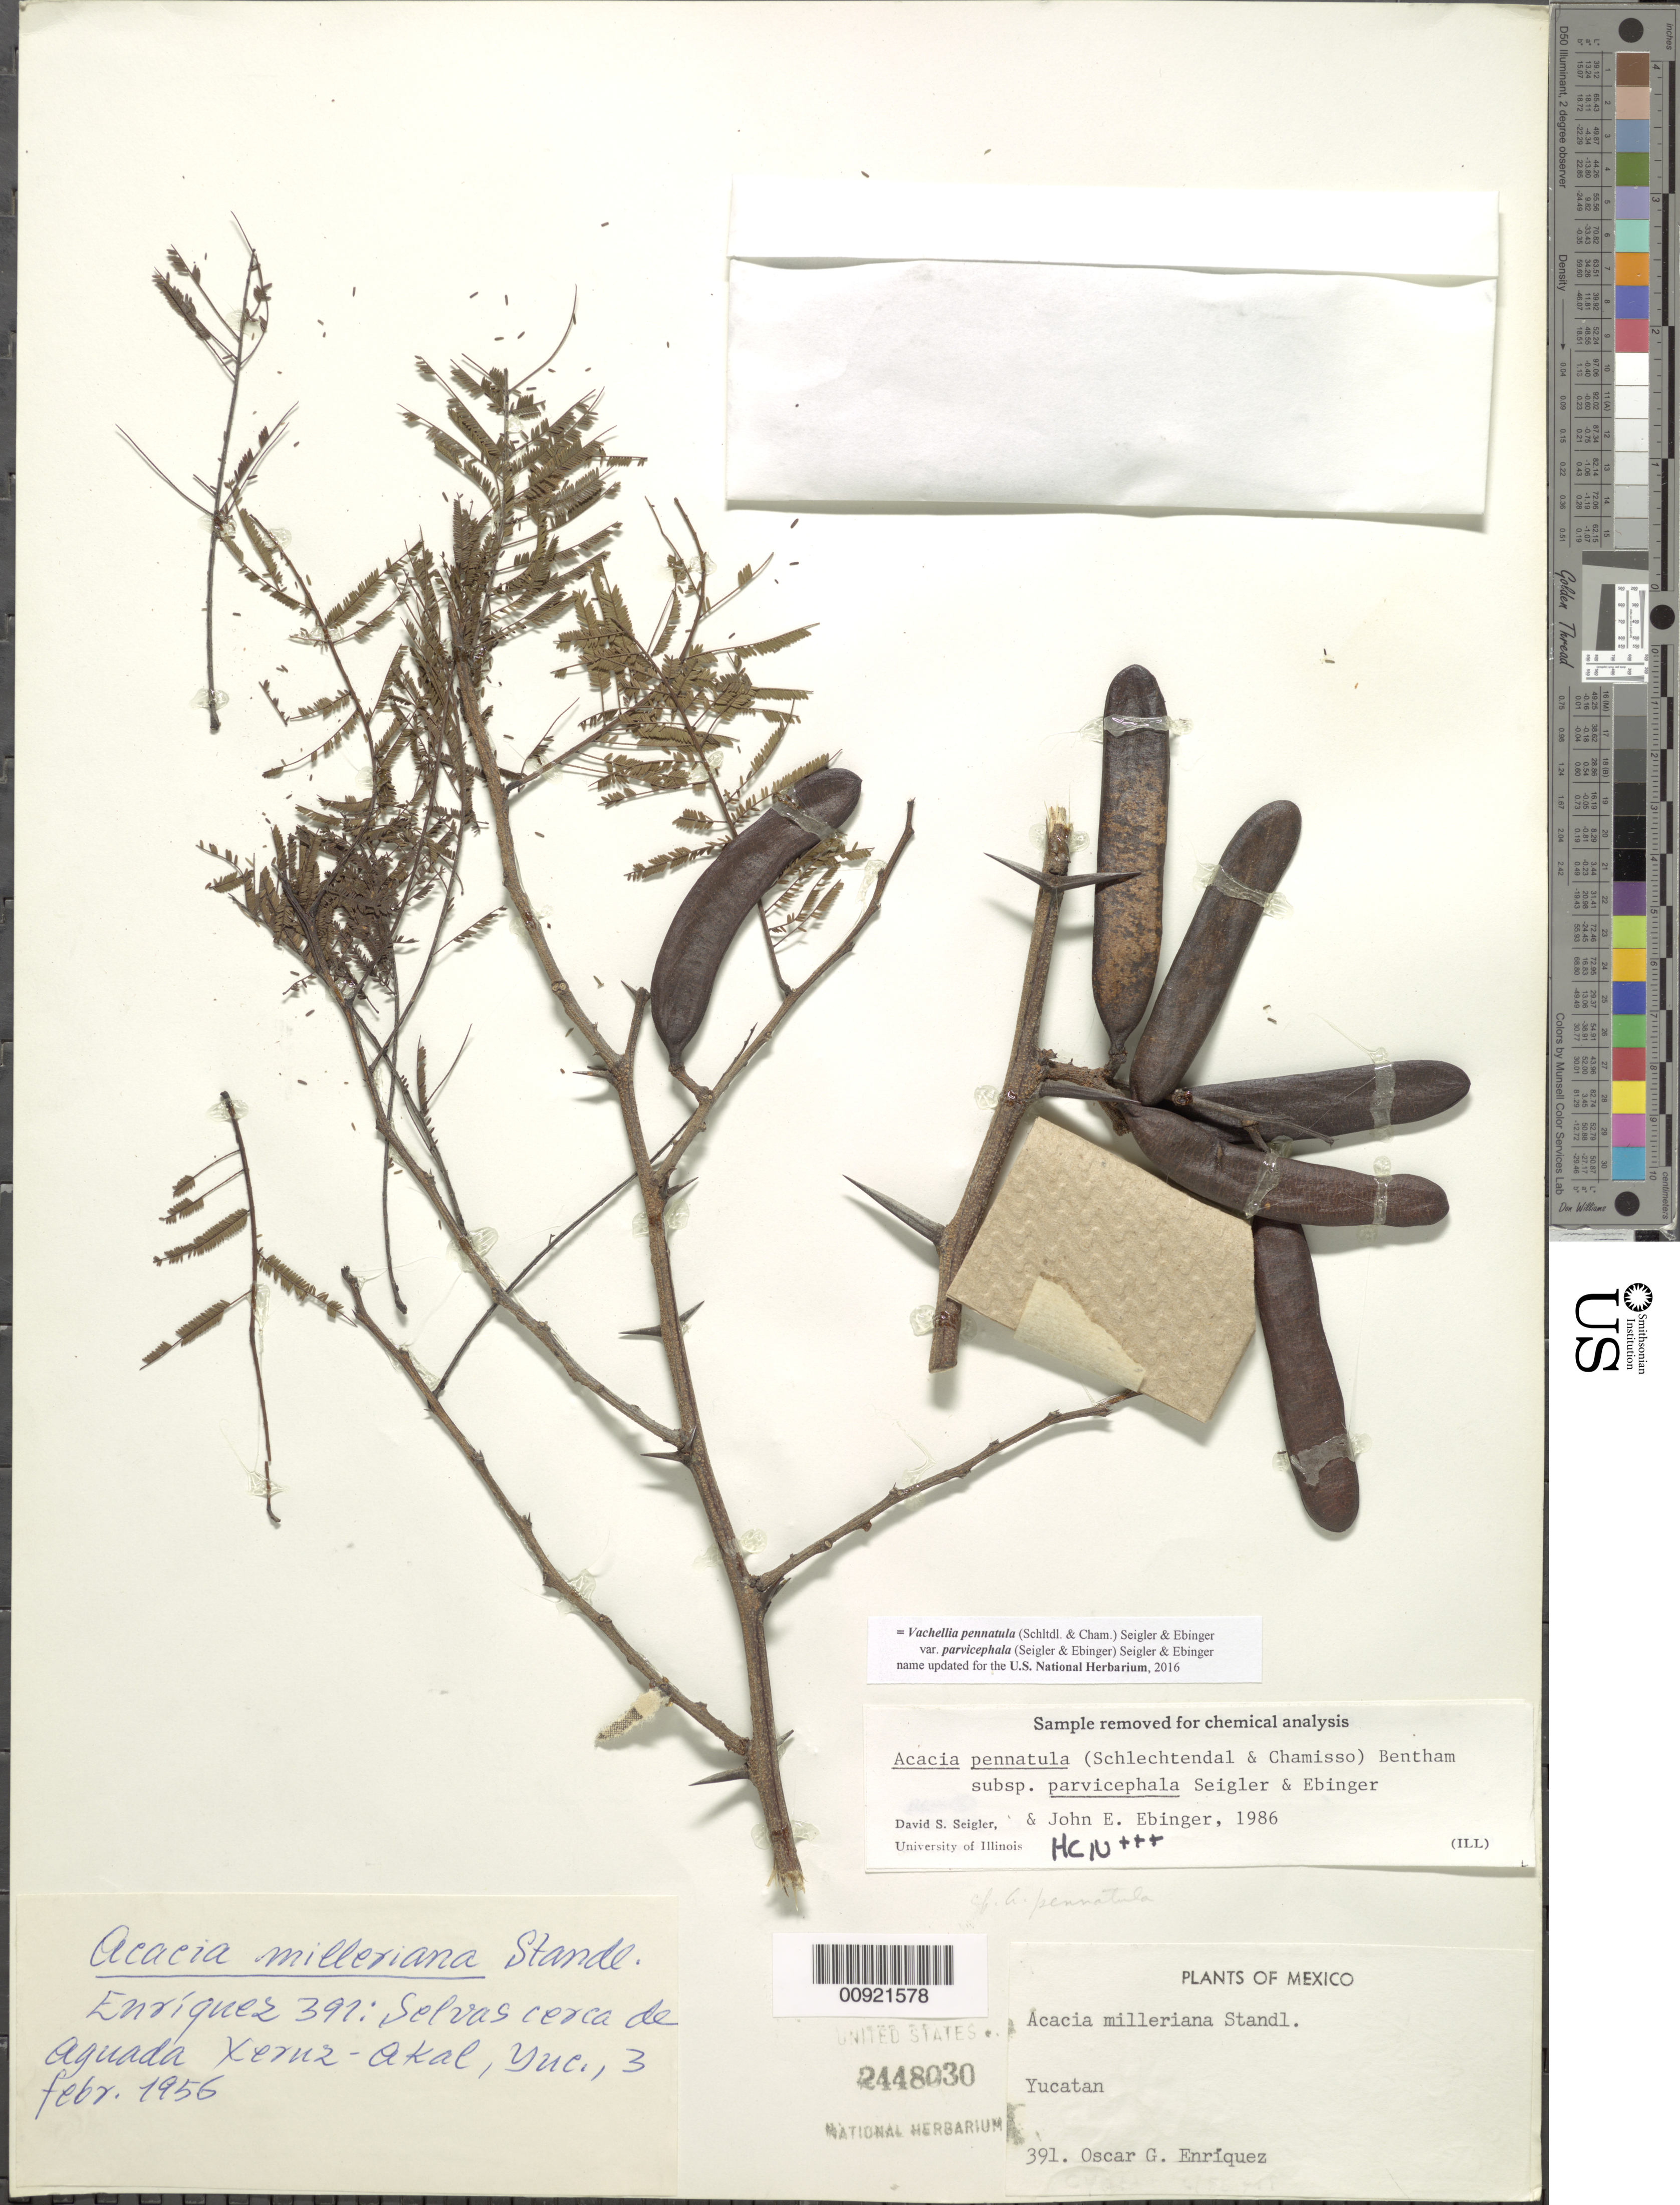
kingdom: Plantae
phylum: Tracheophyta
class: Magnoliopsida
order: Fabales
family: Fabaceae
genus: Vachellia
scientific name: Vachellia pennatula var. parvicephala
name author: (Seigler & Ebinger) Seigler & Ebinger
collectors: O. Enriquez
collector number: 391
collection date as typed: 03 Feb 1956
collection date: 1956-02-03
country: Mexico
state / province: Yucatán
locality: Selvas cerca de Aguada Xeruz-Akal, Yucatán.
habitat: Selvas.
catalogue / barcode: US 2448030